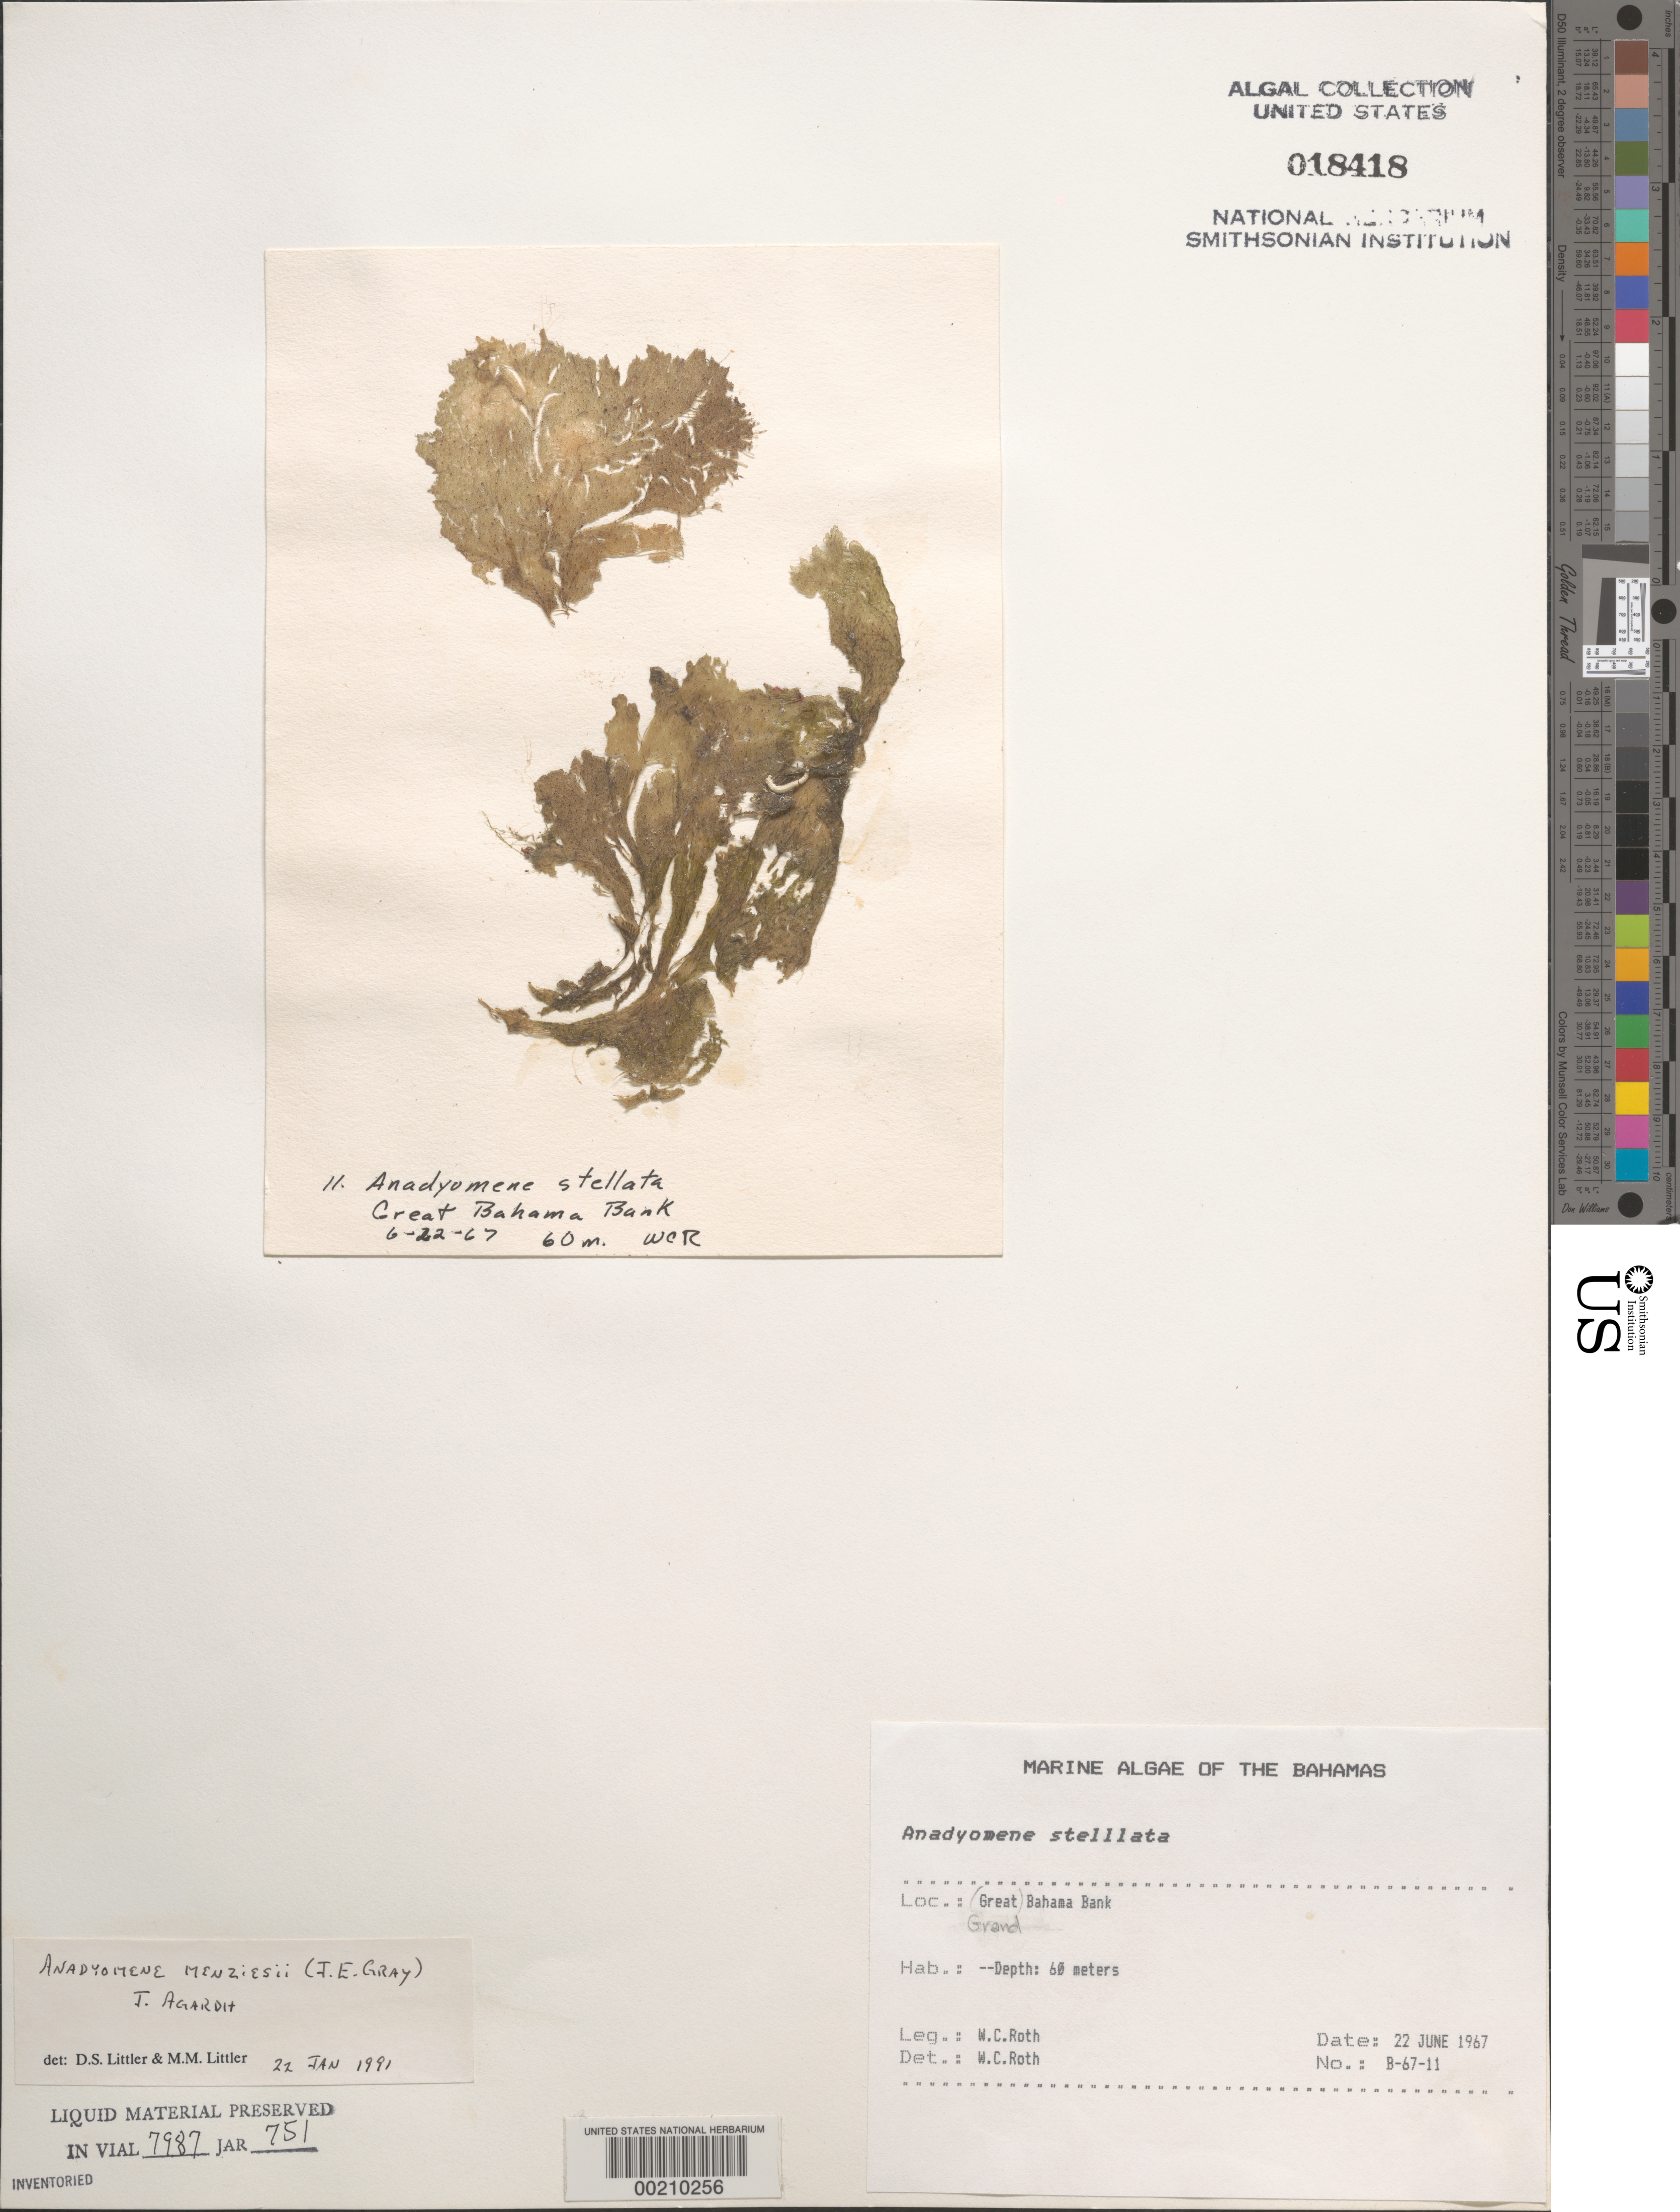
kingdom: Plantae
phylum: Chlorophyta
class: Ulvophyceae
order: Cladophorales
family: Anadyomenaceae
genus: Anadyomene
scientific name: Anadyomene menziesii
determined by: Littler, D. S.; Littler, M. M.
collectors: W. C. Roth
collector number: B-67-11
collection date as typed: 22 Jun 1967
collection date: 1967-06-22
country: Bahamas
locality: Great Bahama Bank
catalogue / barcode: US 18418